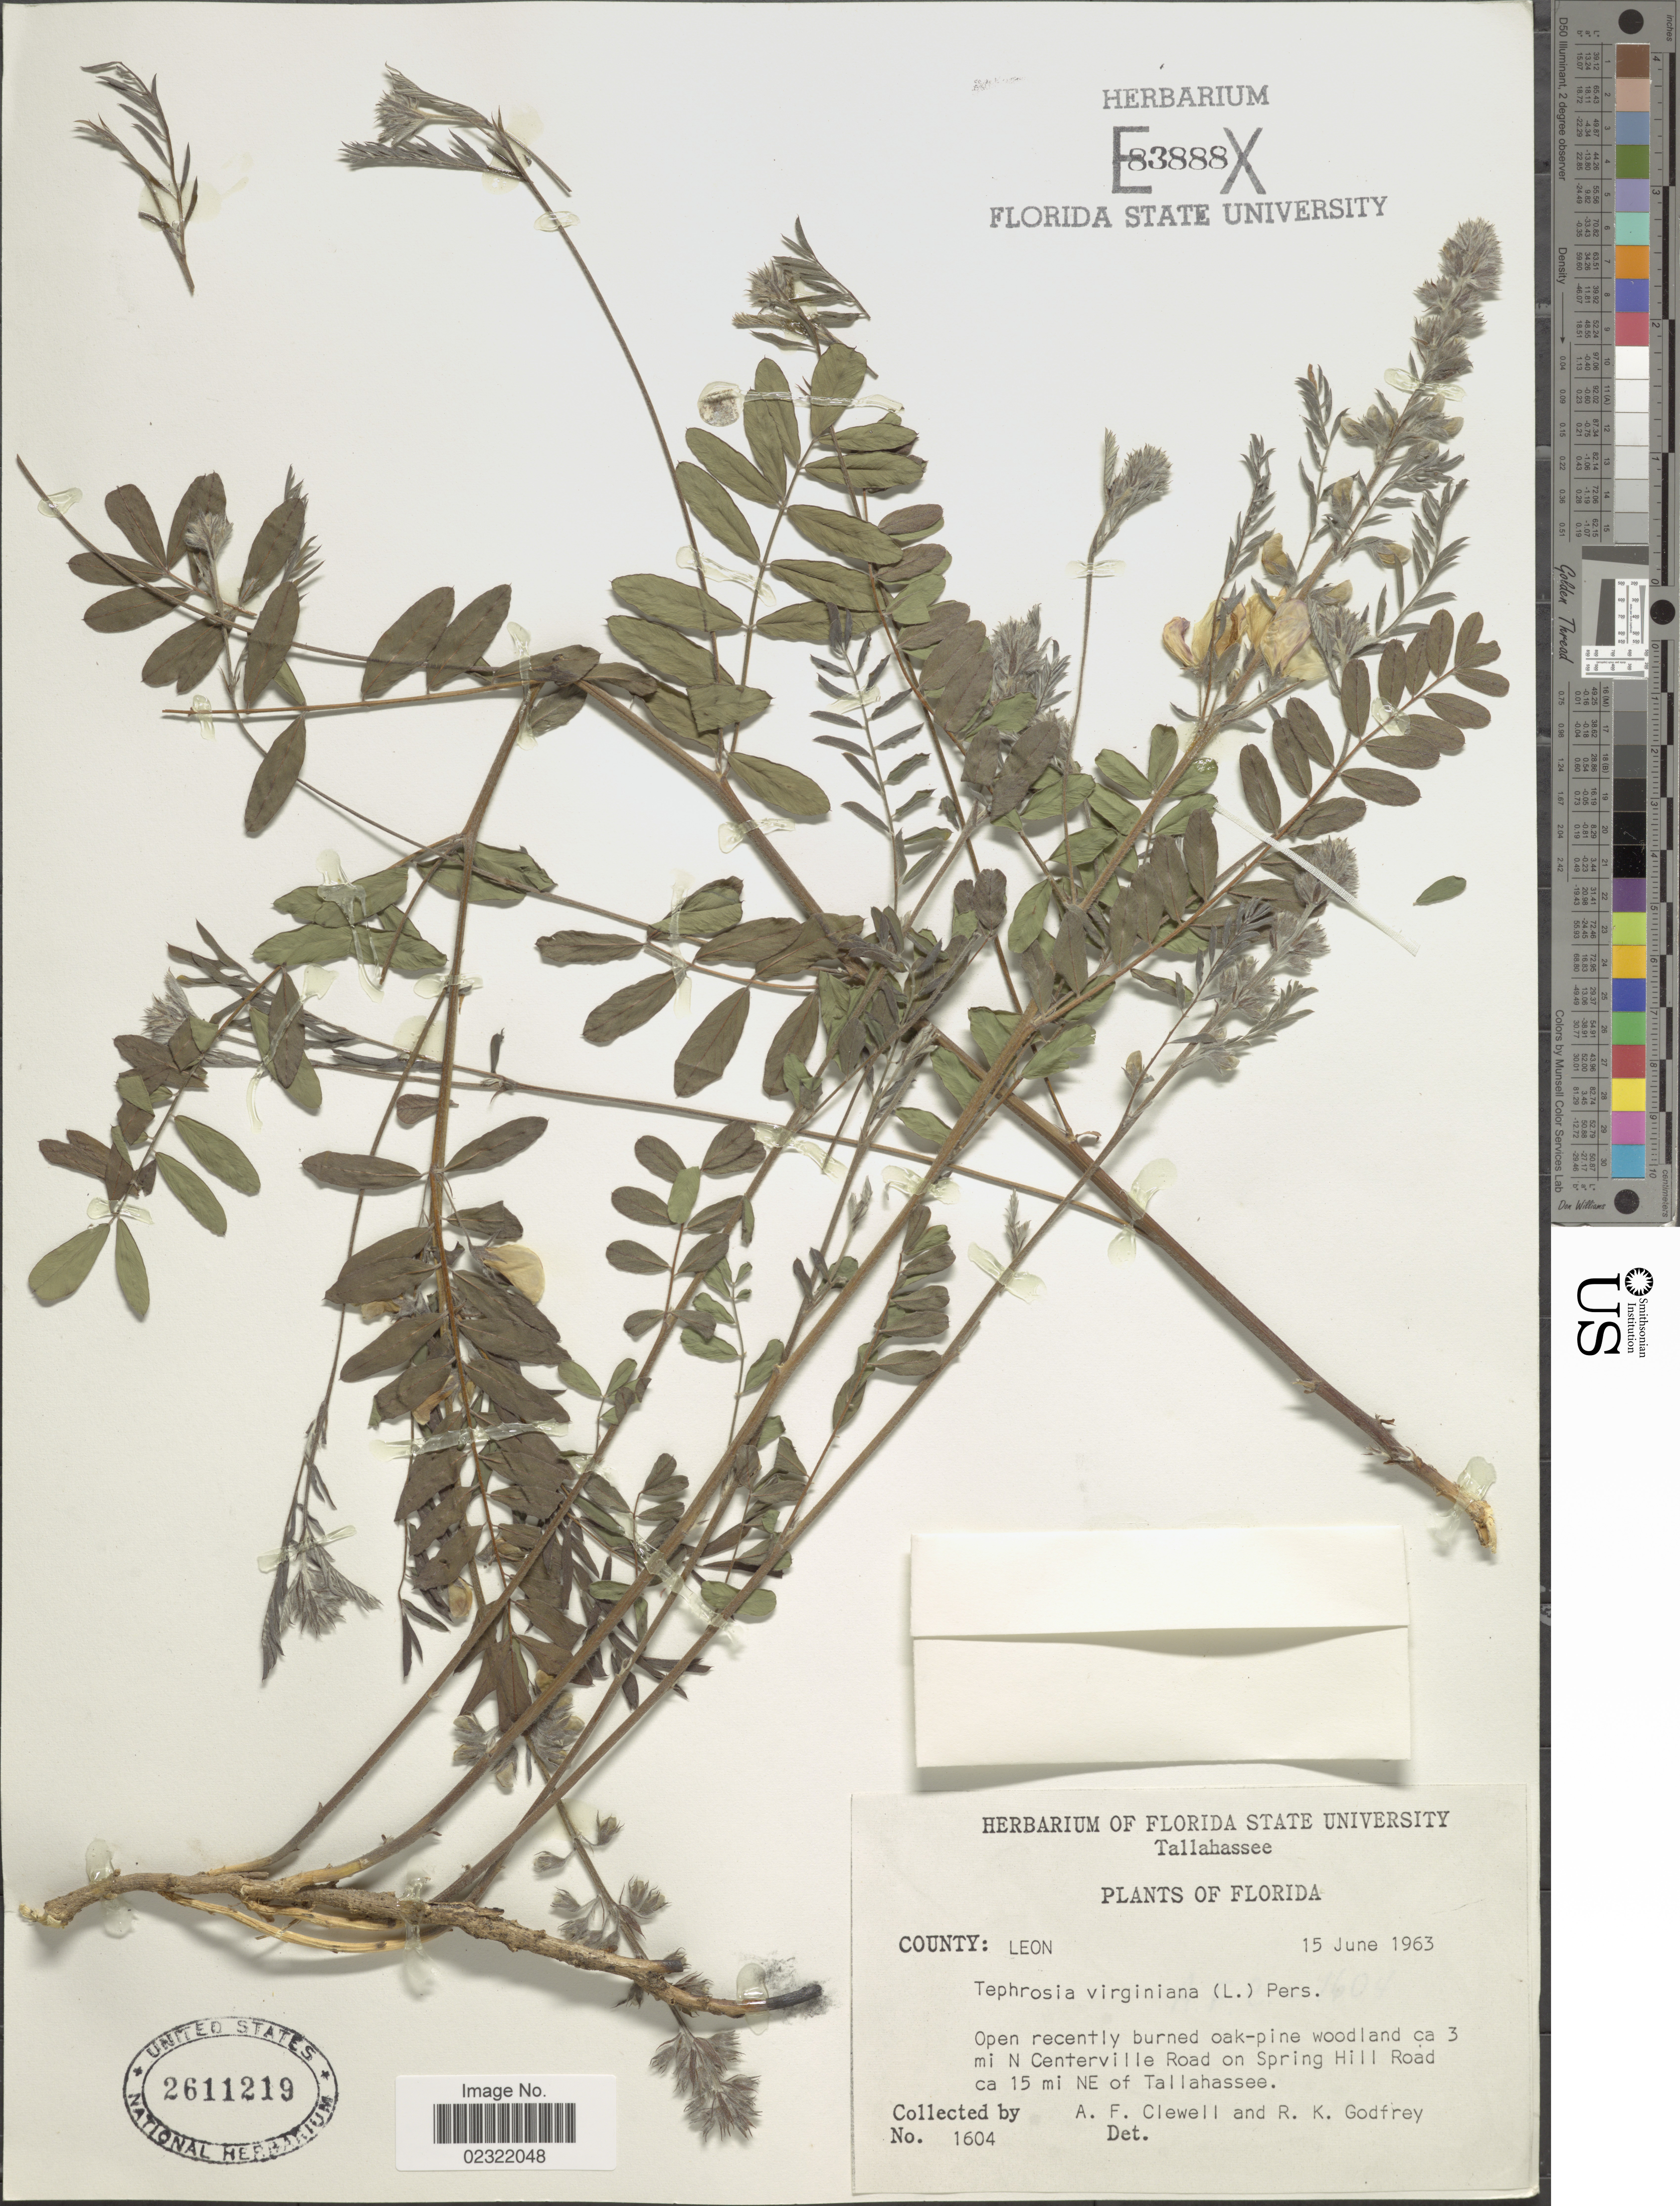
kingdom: Plantae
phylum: Tracheophyta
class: Magnoliopsida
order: Fabales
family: Fabaceae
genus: Tephrosia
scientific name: Tephrosia virginiana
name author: (L.) Pers.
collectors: A. Clewell & R. K. Godfrey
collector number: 1604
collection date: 1963-06-15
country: United States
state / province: Florida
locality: Leon, Open recently burned oak-pine woodland ca 3 mi N Centerville Road on Spring Hill Road ca 15 mi NE of Tallahassee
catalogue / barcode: US 2611219